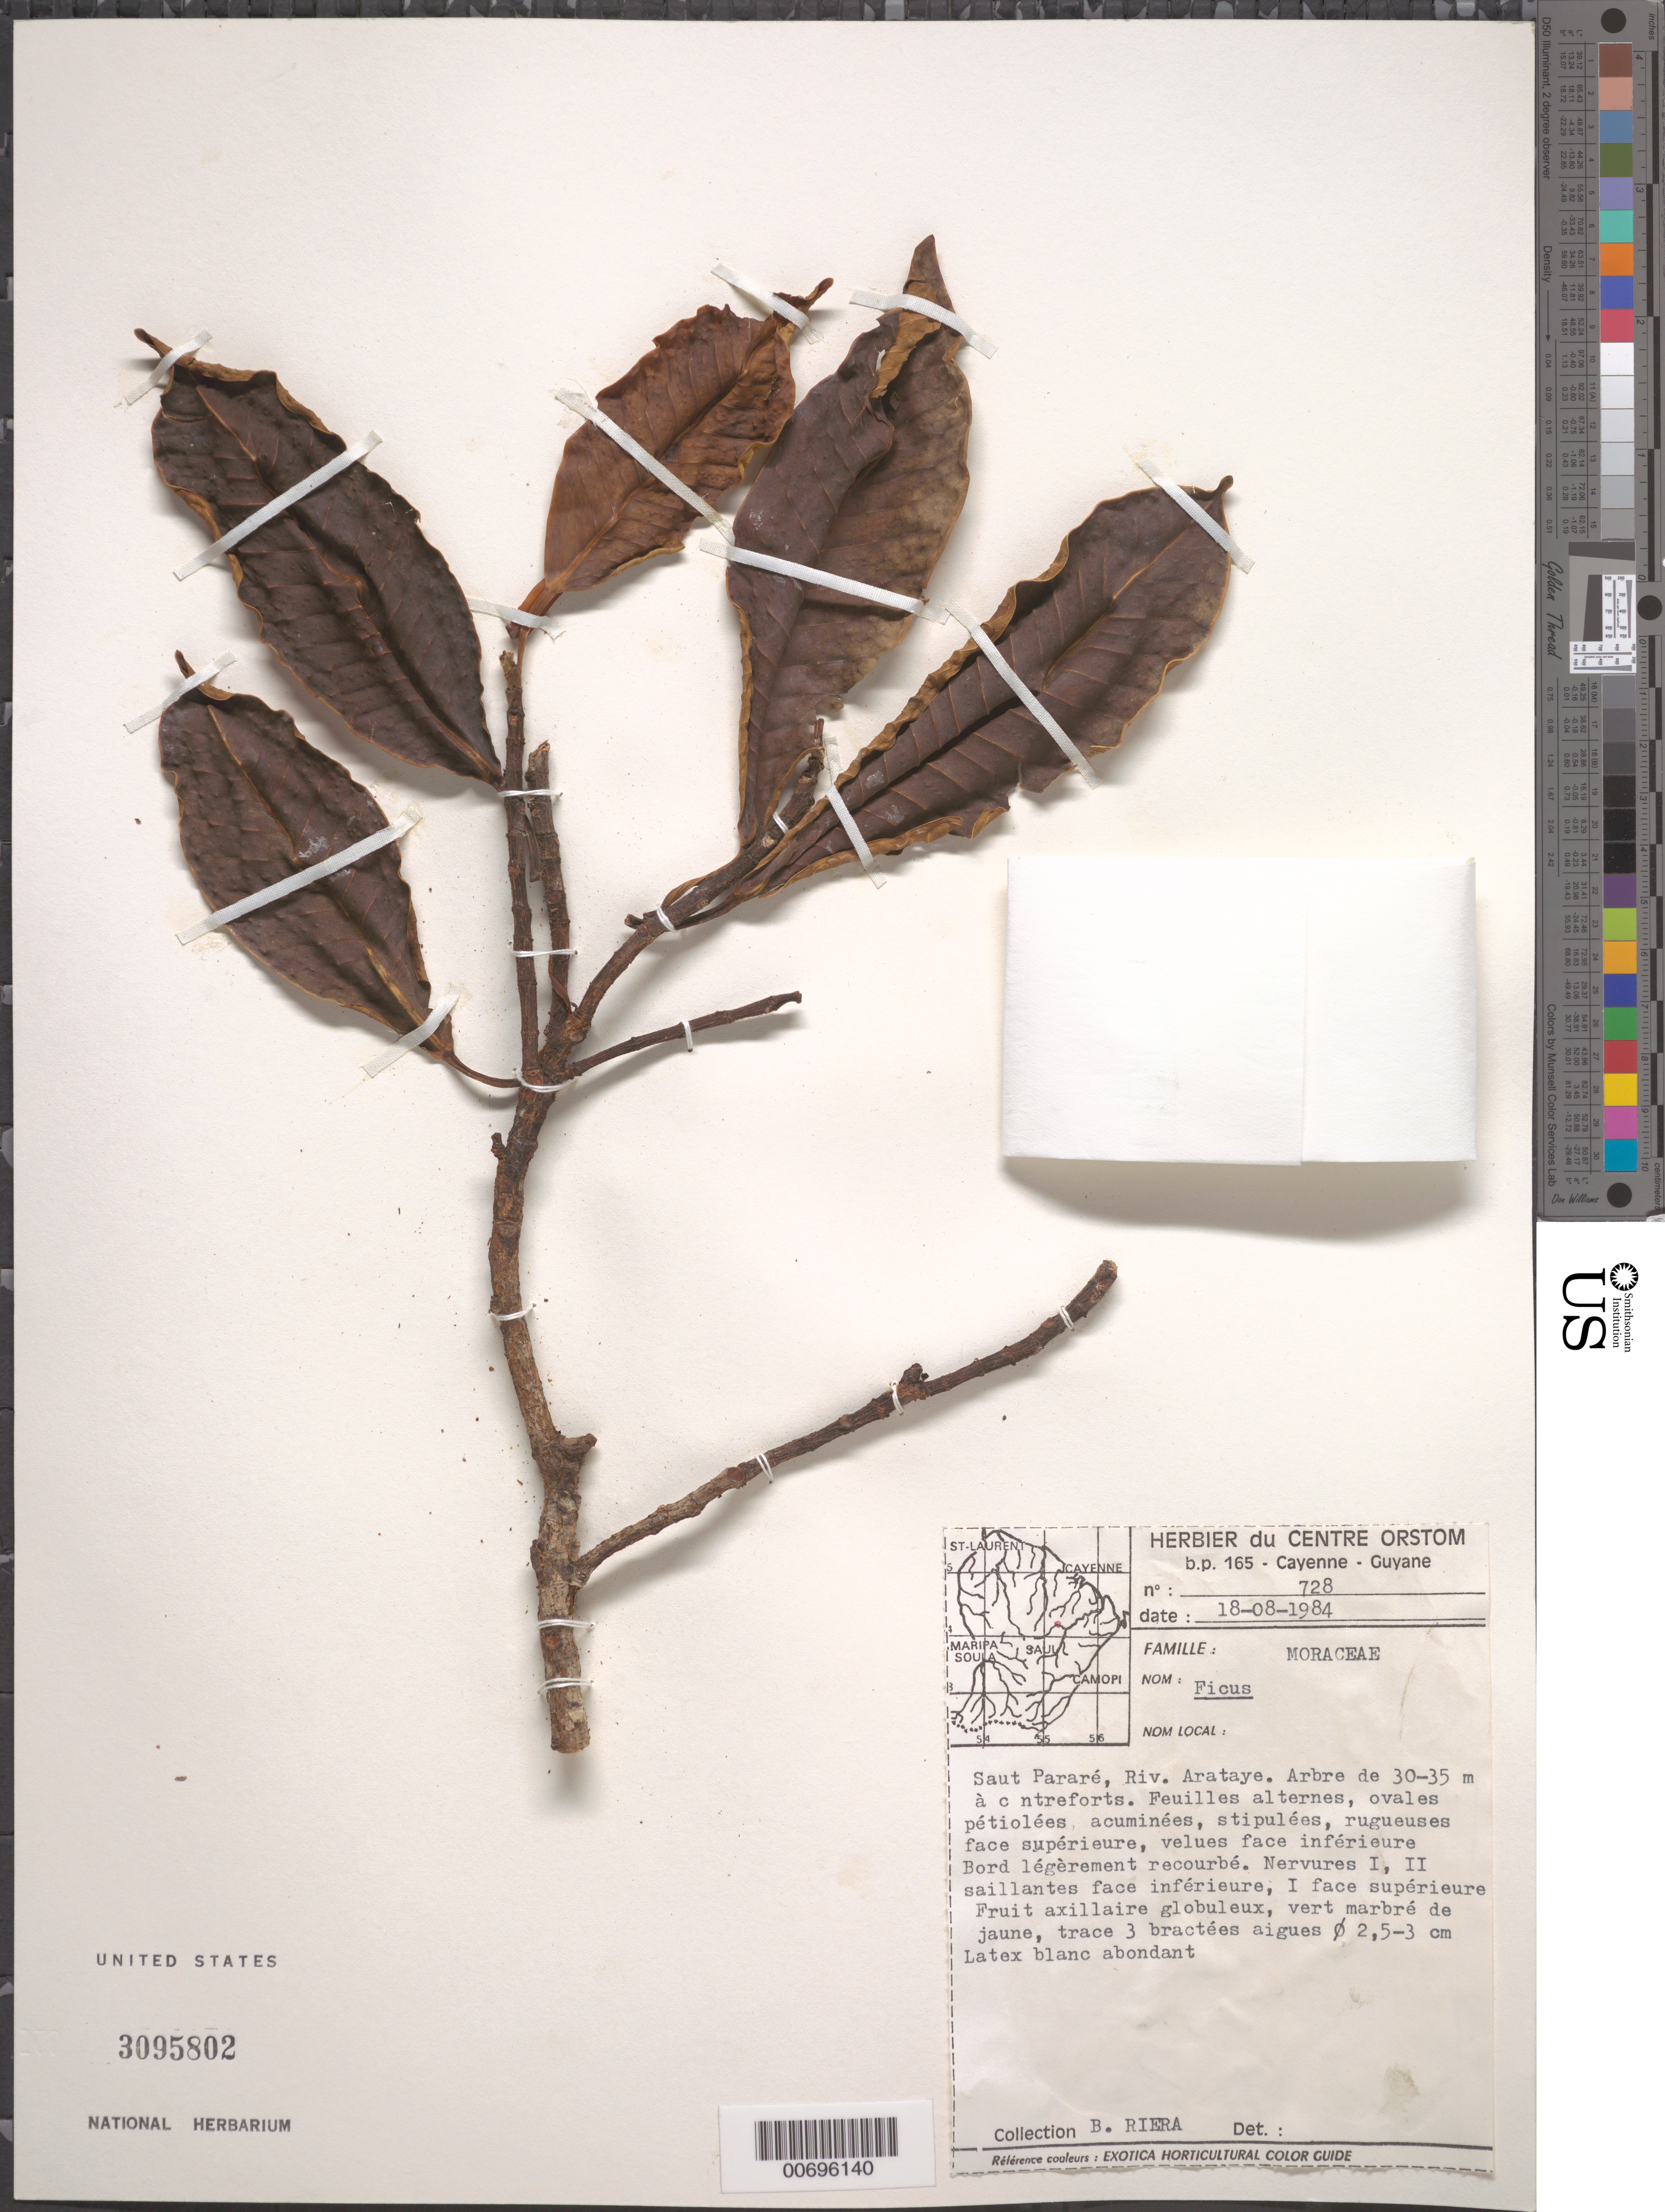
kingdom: Plantae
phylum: Tracheophyta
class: Magnoliopsida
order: Rosales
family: Moraceae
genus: Ficus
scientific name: Ficus sp.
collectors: B. Riéra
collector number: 728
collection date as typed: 8-Aug-84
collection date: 1984-08-08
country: French Guiana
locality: Saut Pararé, Rivière Arataye, Fleuve Approuague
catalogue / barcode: US 3095802